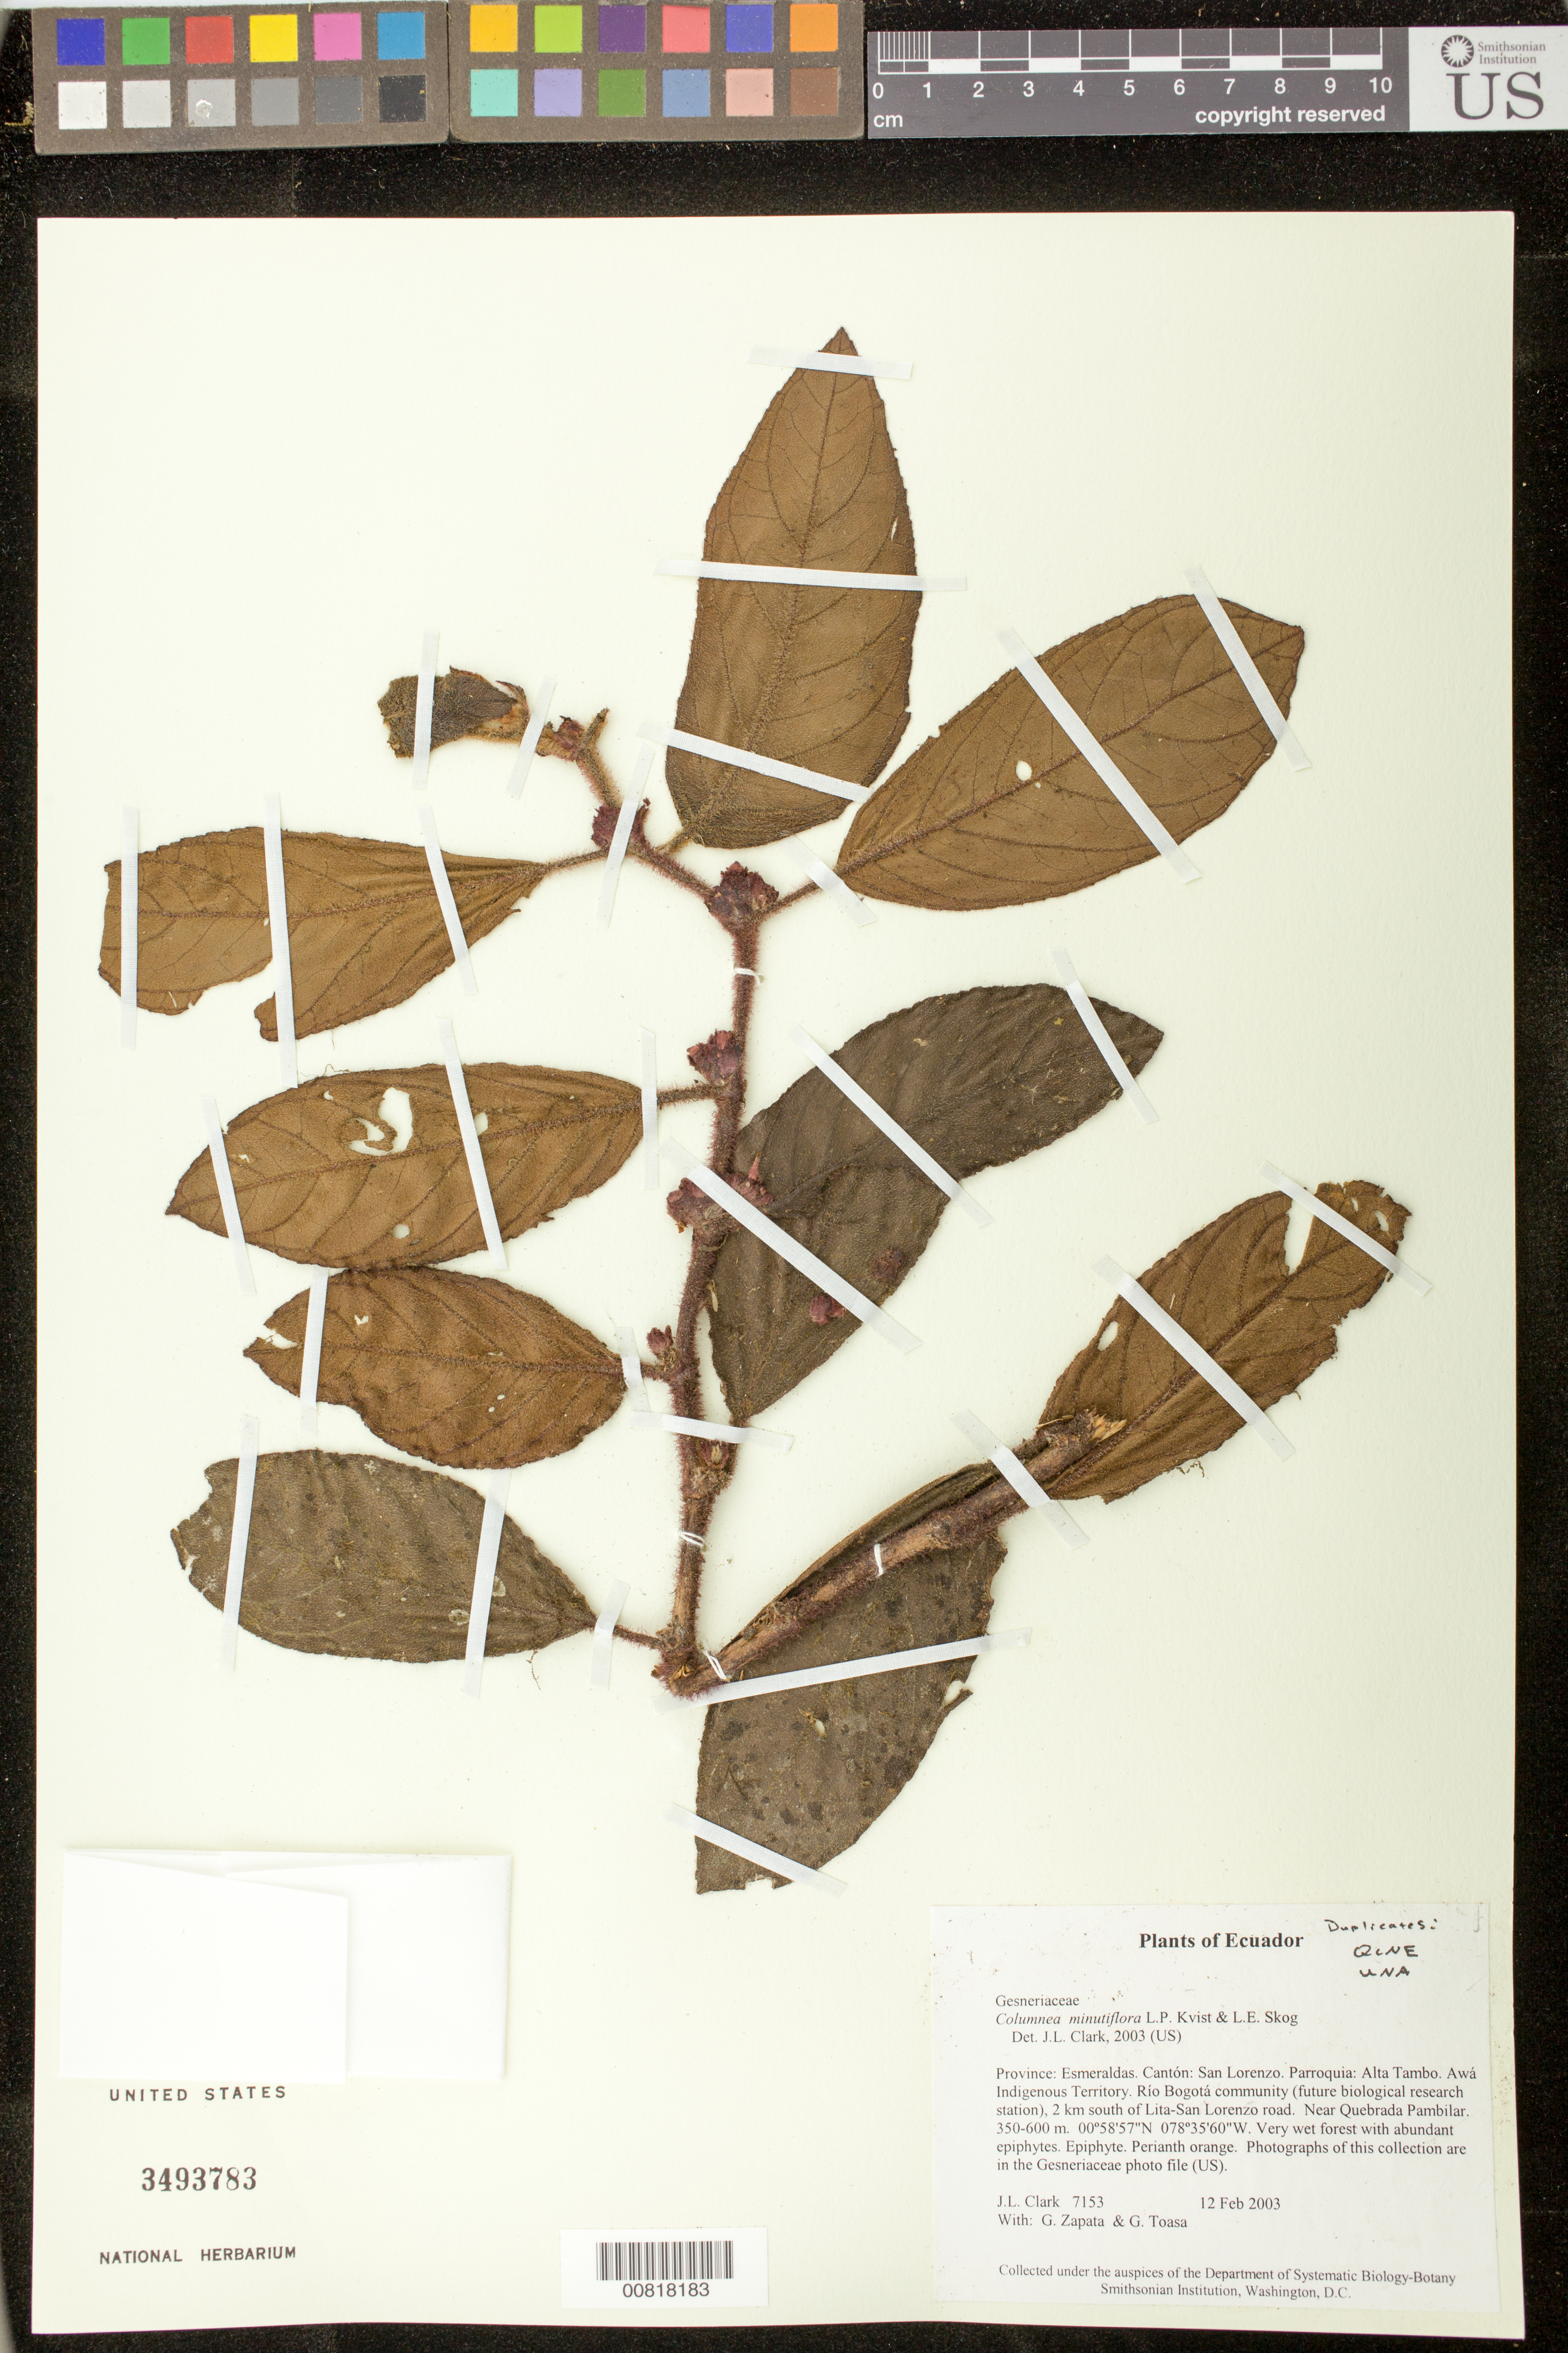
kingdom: Plantae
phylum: Tracheophyta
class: Magnoliopsida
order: Lamiales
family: Gesneriaceae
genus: Columnea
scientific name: Columnea flavohirsuta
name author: J.L. Clark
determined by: Clark, J. L.; Skog, Laurence E.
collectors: J. L. Clark, G. Zapata & G. Toasa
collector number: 7153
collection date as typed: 12 Feb 2003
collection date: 2003-02-12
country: Ecuador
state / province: Esmeraldas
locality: San Lorenzo. Parroquia: Alta Tambo. Awá Indigenous Territory. Río Bogotá community (future biological research station), 2 km south of Lita-San Lorenzo road. Near Quebrada Pambilar.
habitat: Very wet forest with abundant epiphytes.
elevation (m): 350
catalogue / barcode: US 3493783